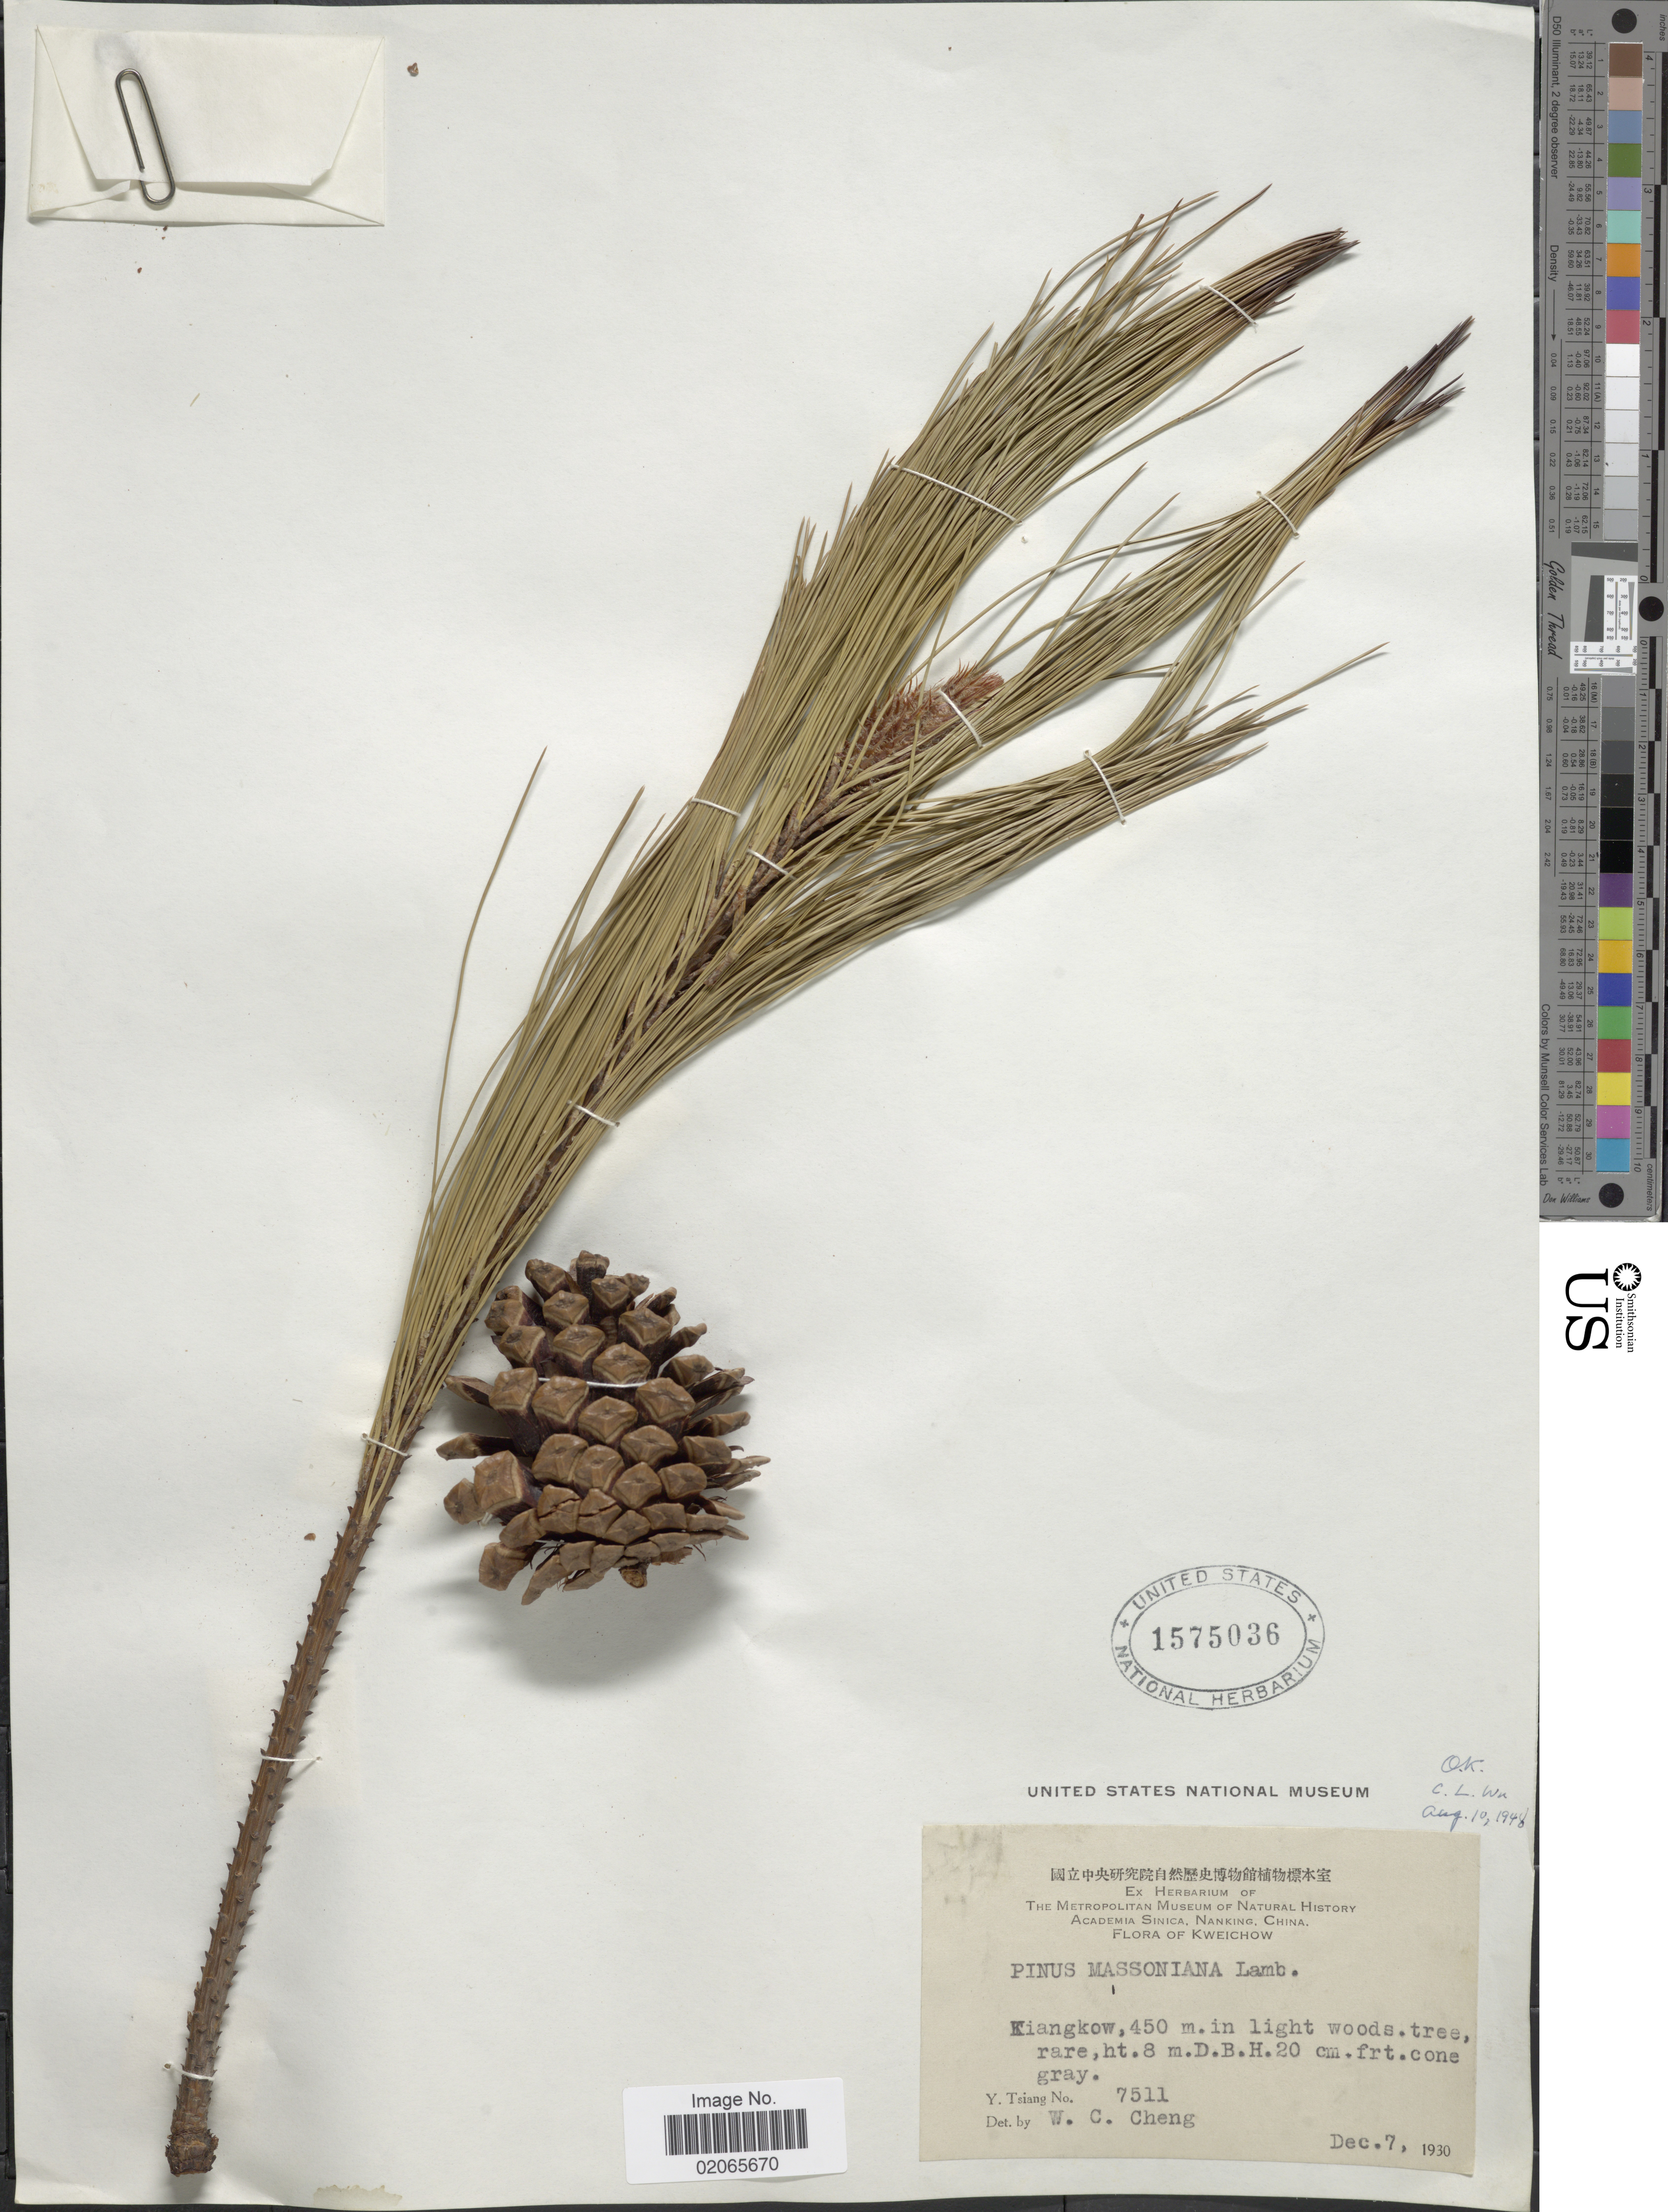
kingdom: Plantae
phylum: Tracheophyta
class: Pinopsida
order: Pinales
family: Pinaceae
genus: Pinus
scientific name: Pinus massoniana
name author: D. Don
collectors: Y. Tsiang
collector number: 7511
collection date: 1930-12-07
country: China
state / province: Guizhou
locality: Kiangkow, Kweichow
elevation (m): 450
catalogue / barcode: US 1575036